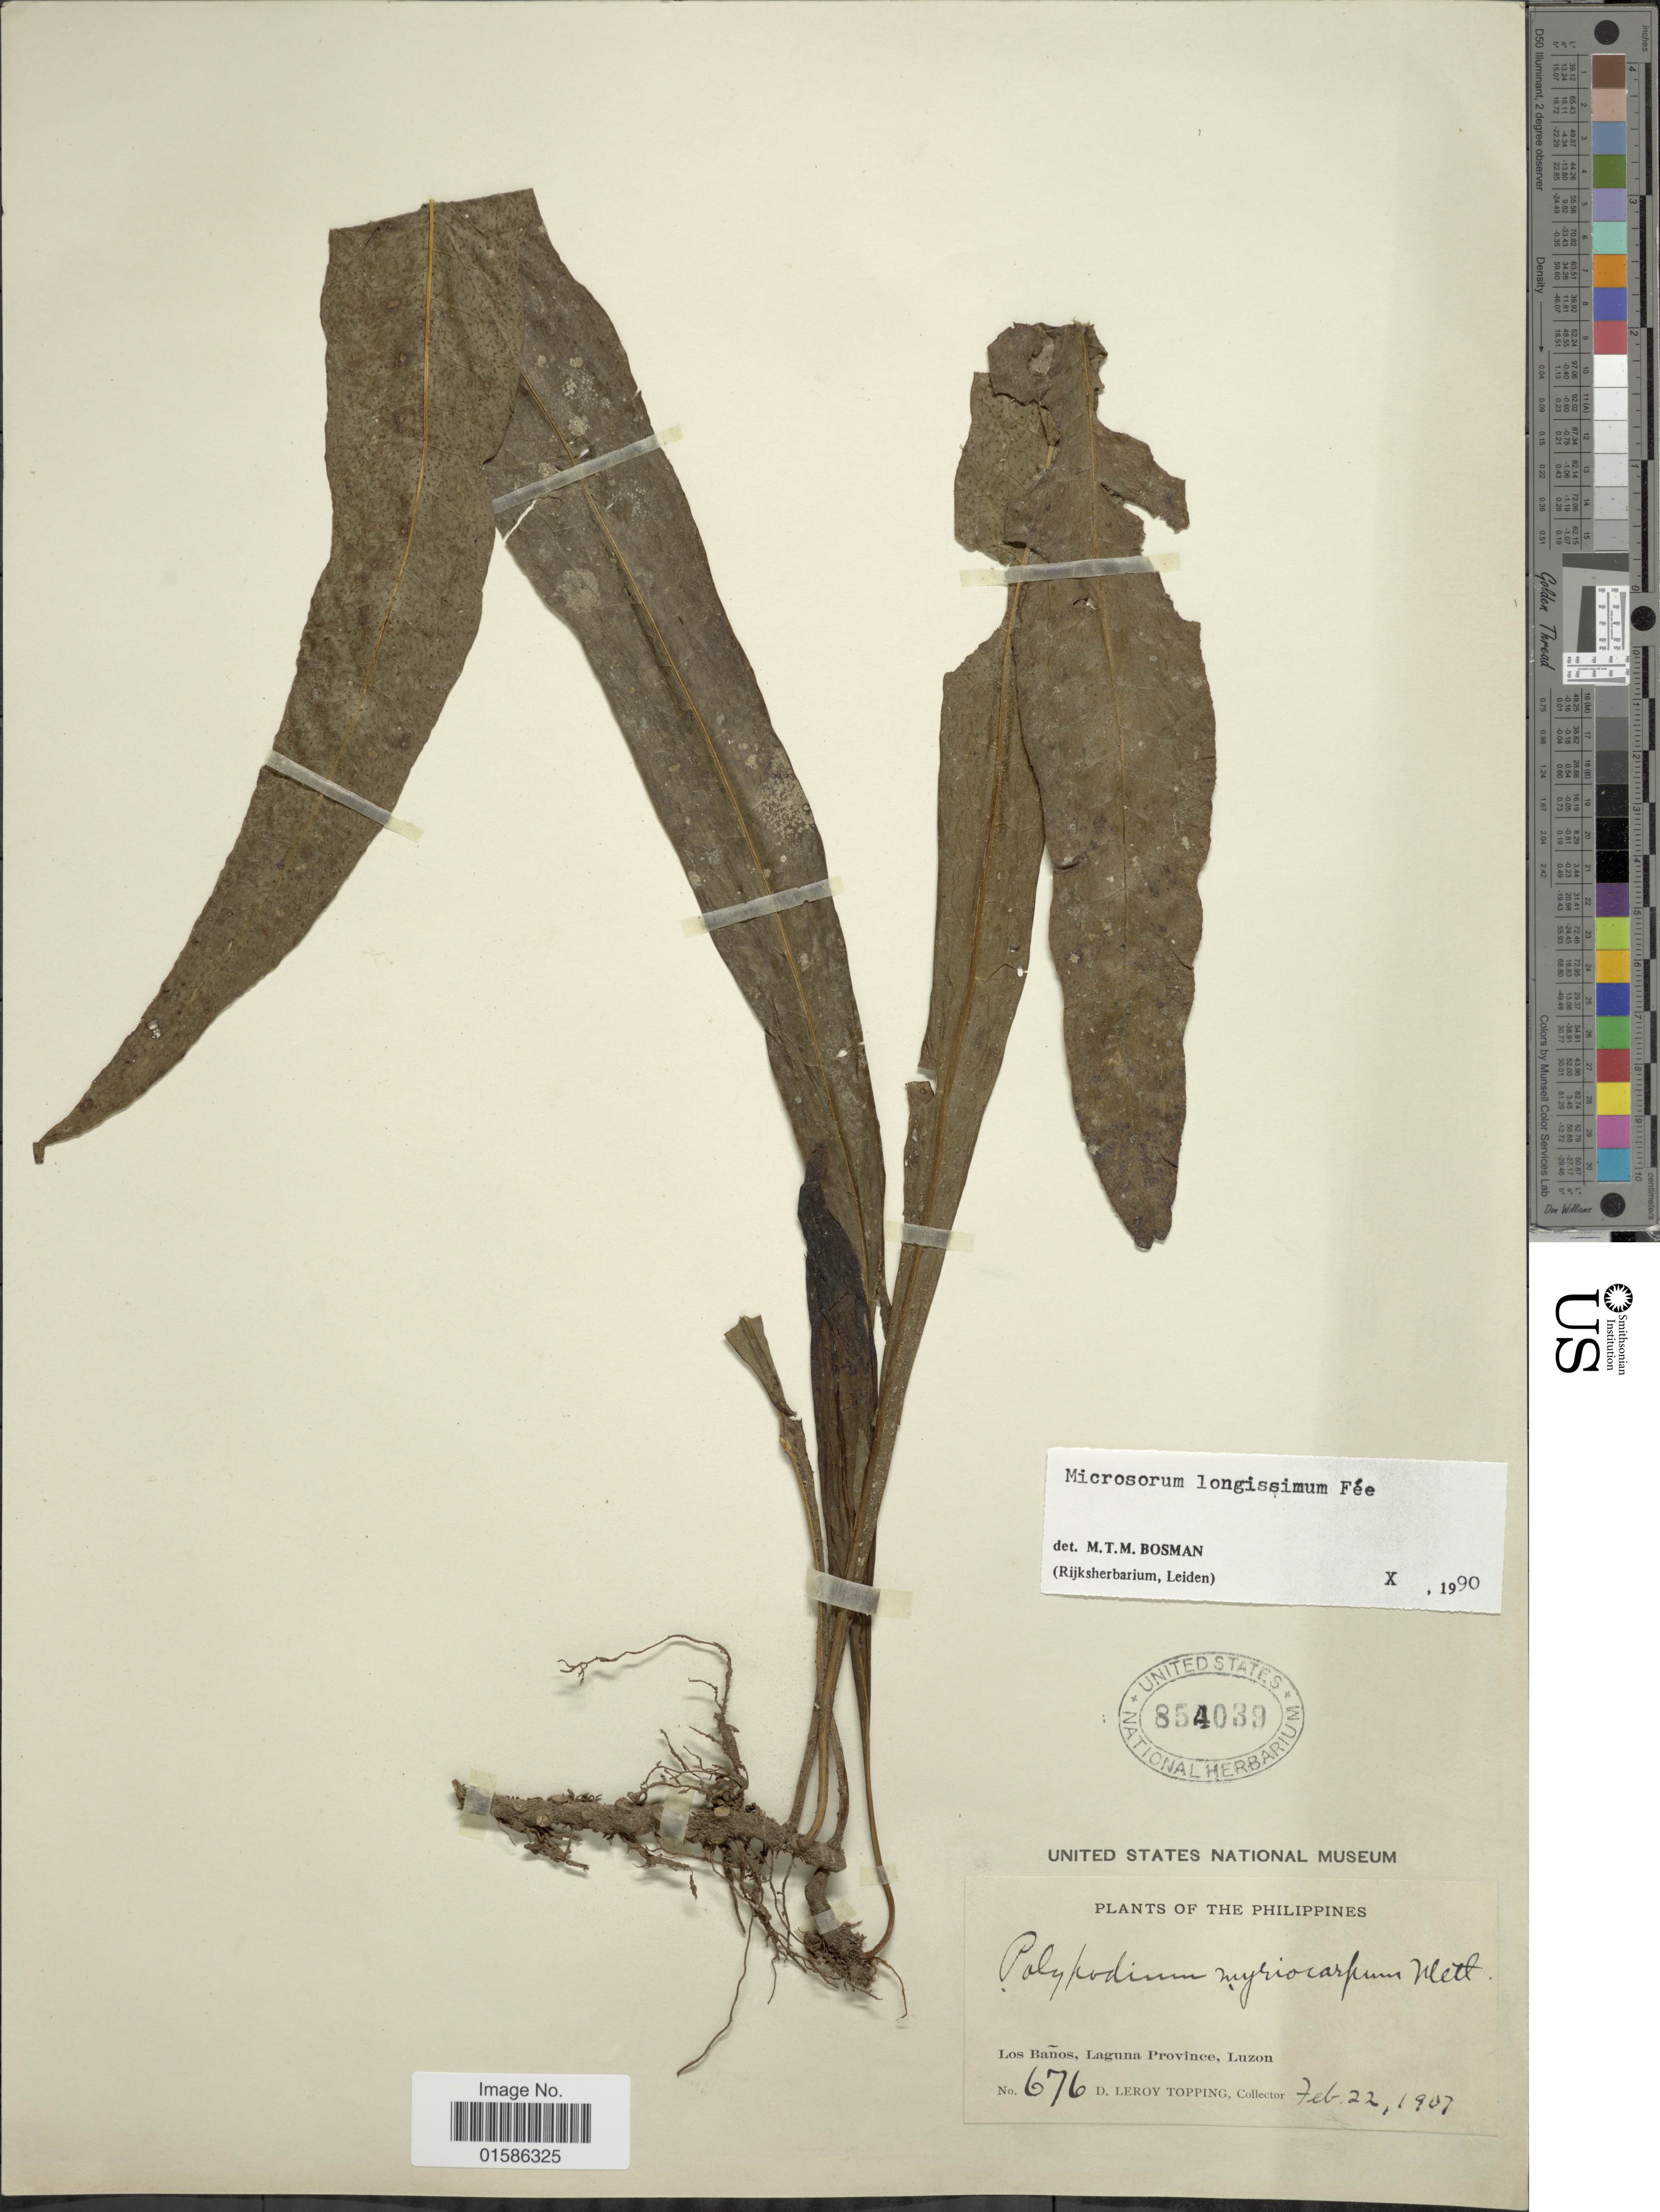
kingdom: Plantae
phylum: Tracheophyta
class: Polypodiopsida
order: Polypodiales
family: Polypodiaceae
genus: Microsorum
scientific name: Microsorum longissimum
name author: Fée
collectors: D. L. Topping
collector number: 676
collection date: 1907-02-22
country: Philippines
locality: Los Baños, Laguna Province, Luzon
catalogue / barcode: US 854039